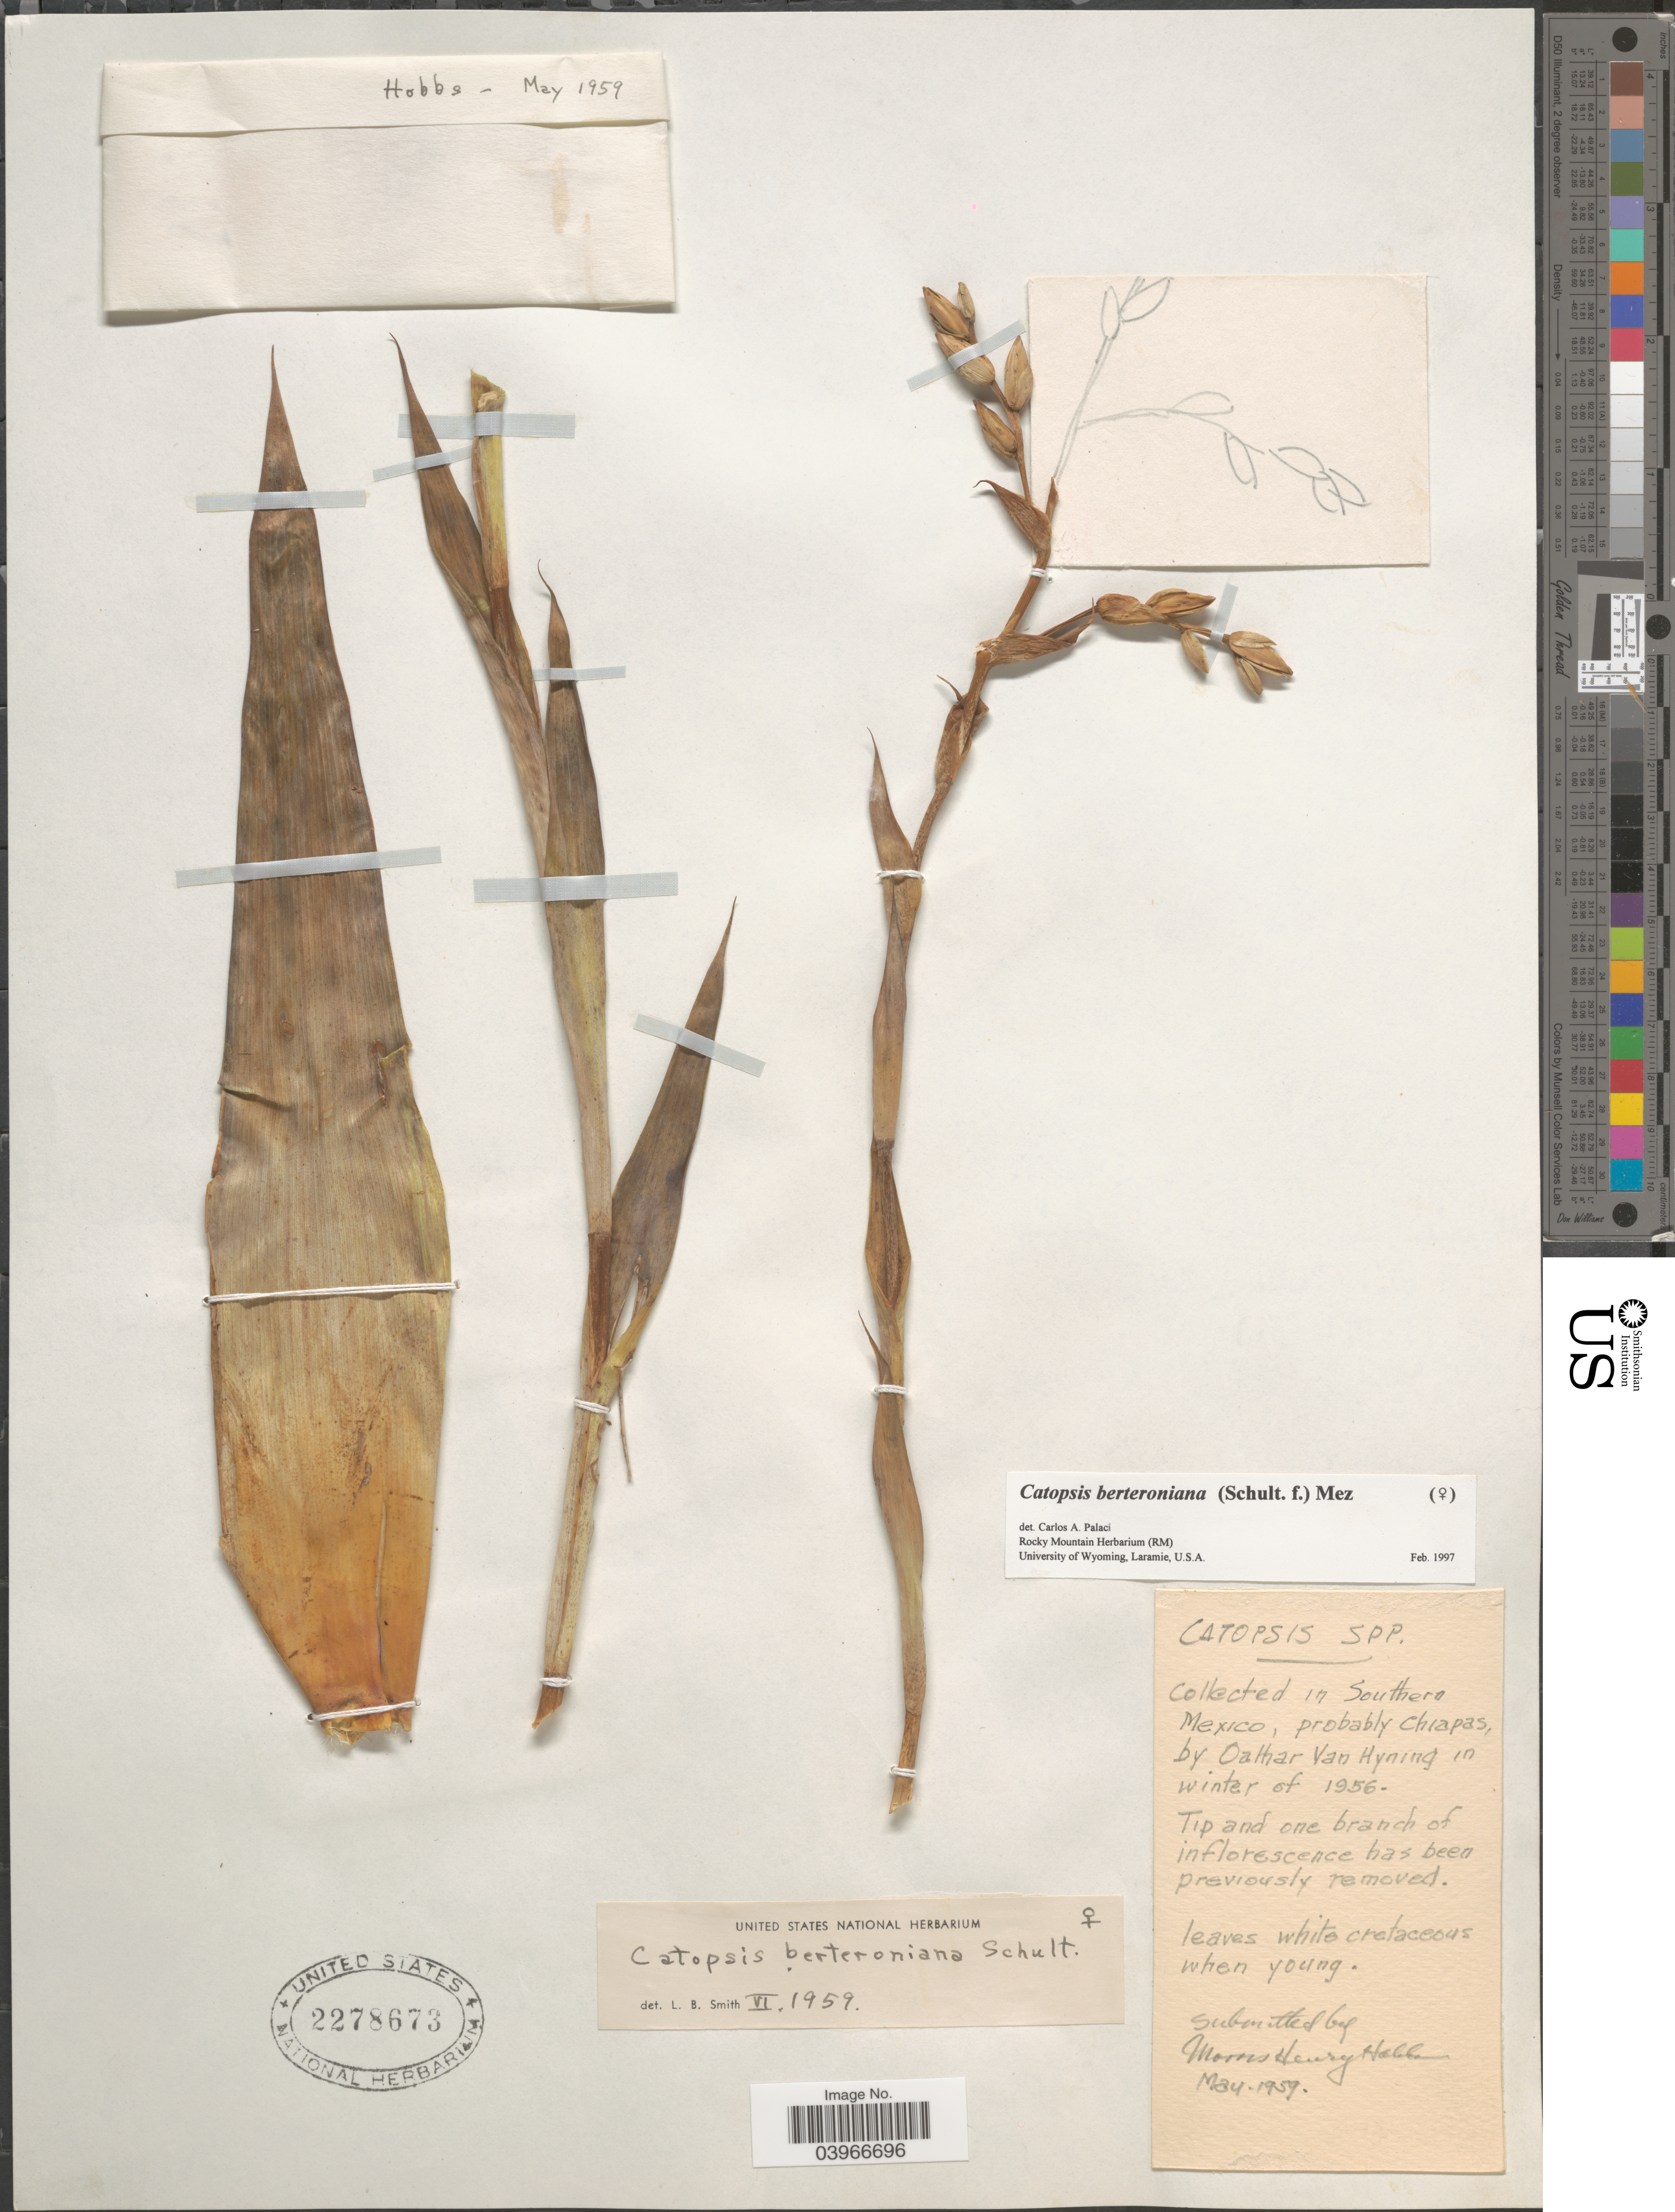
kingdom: Plantae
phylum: Tracheophyta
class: Liliopsida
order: Poales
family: Bromeliaceae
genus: Catopsis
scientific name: Catopsis berteroniana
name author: (Schult. & Schult. f.) Mez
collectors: O. Van Hyning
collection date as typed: Winter of 1956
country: Mexico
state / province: Chiapas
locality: In Southern Mexico, probably Chiapas.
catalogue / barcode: US 2278673